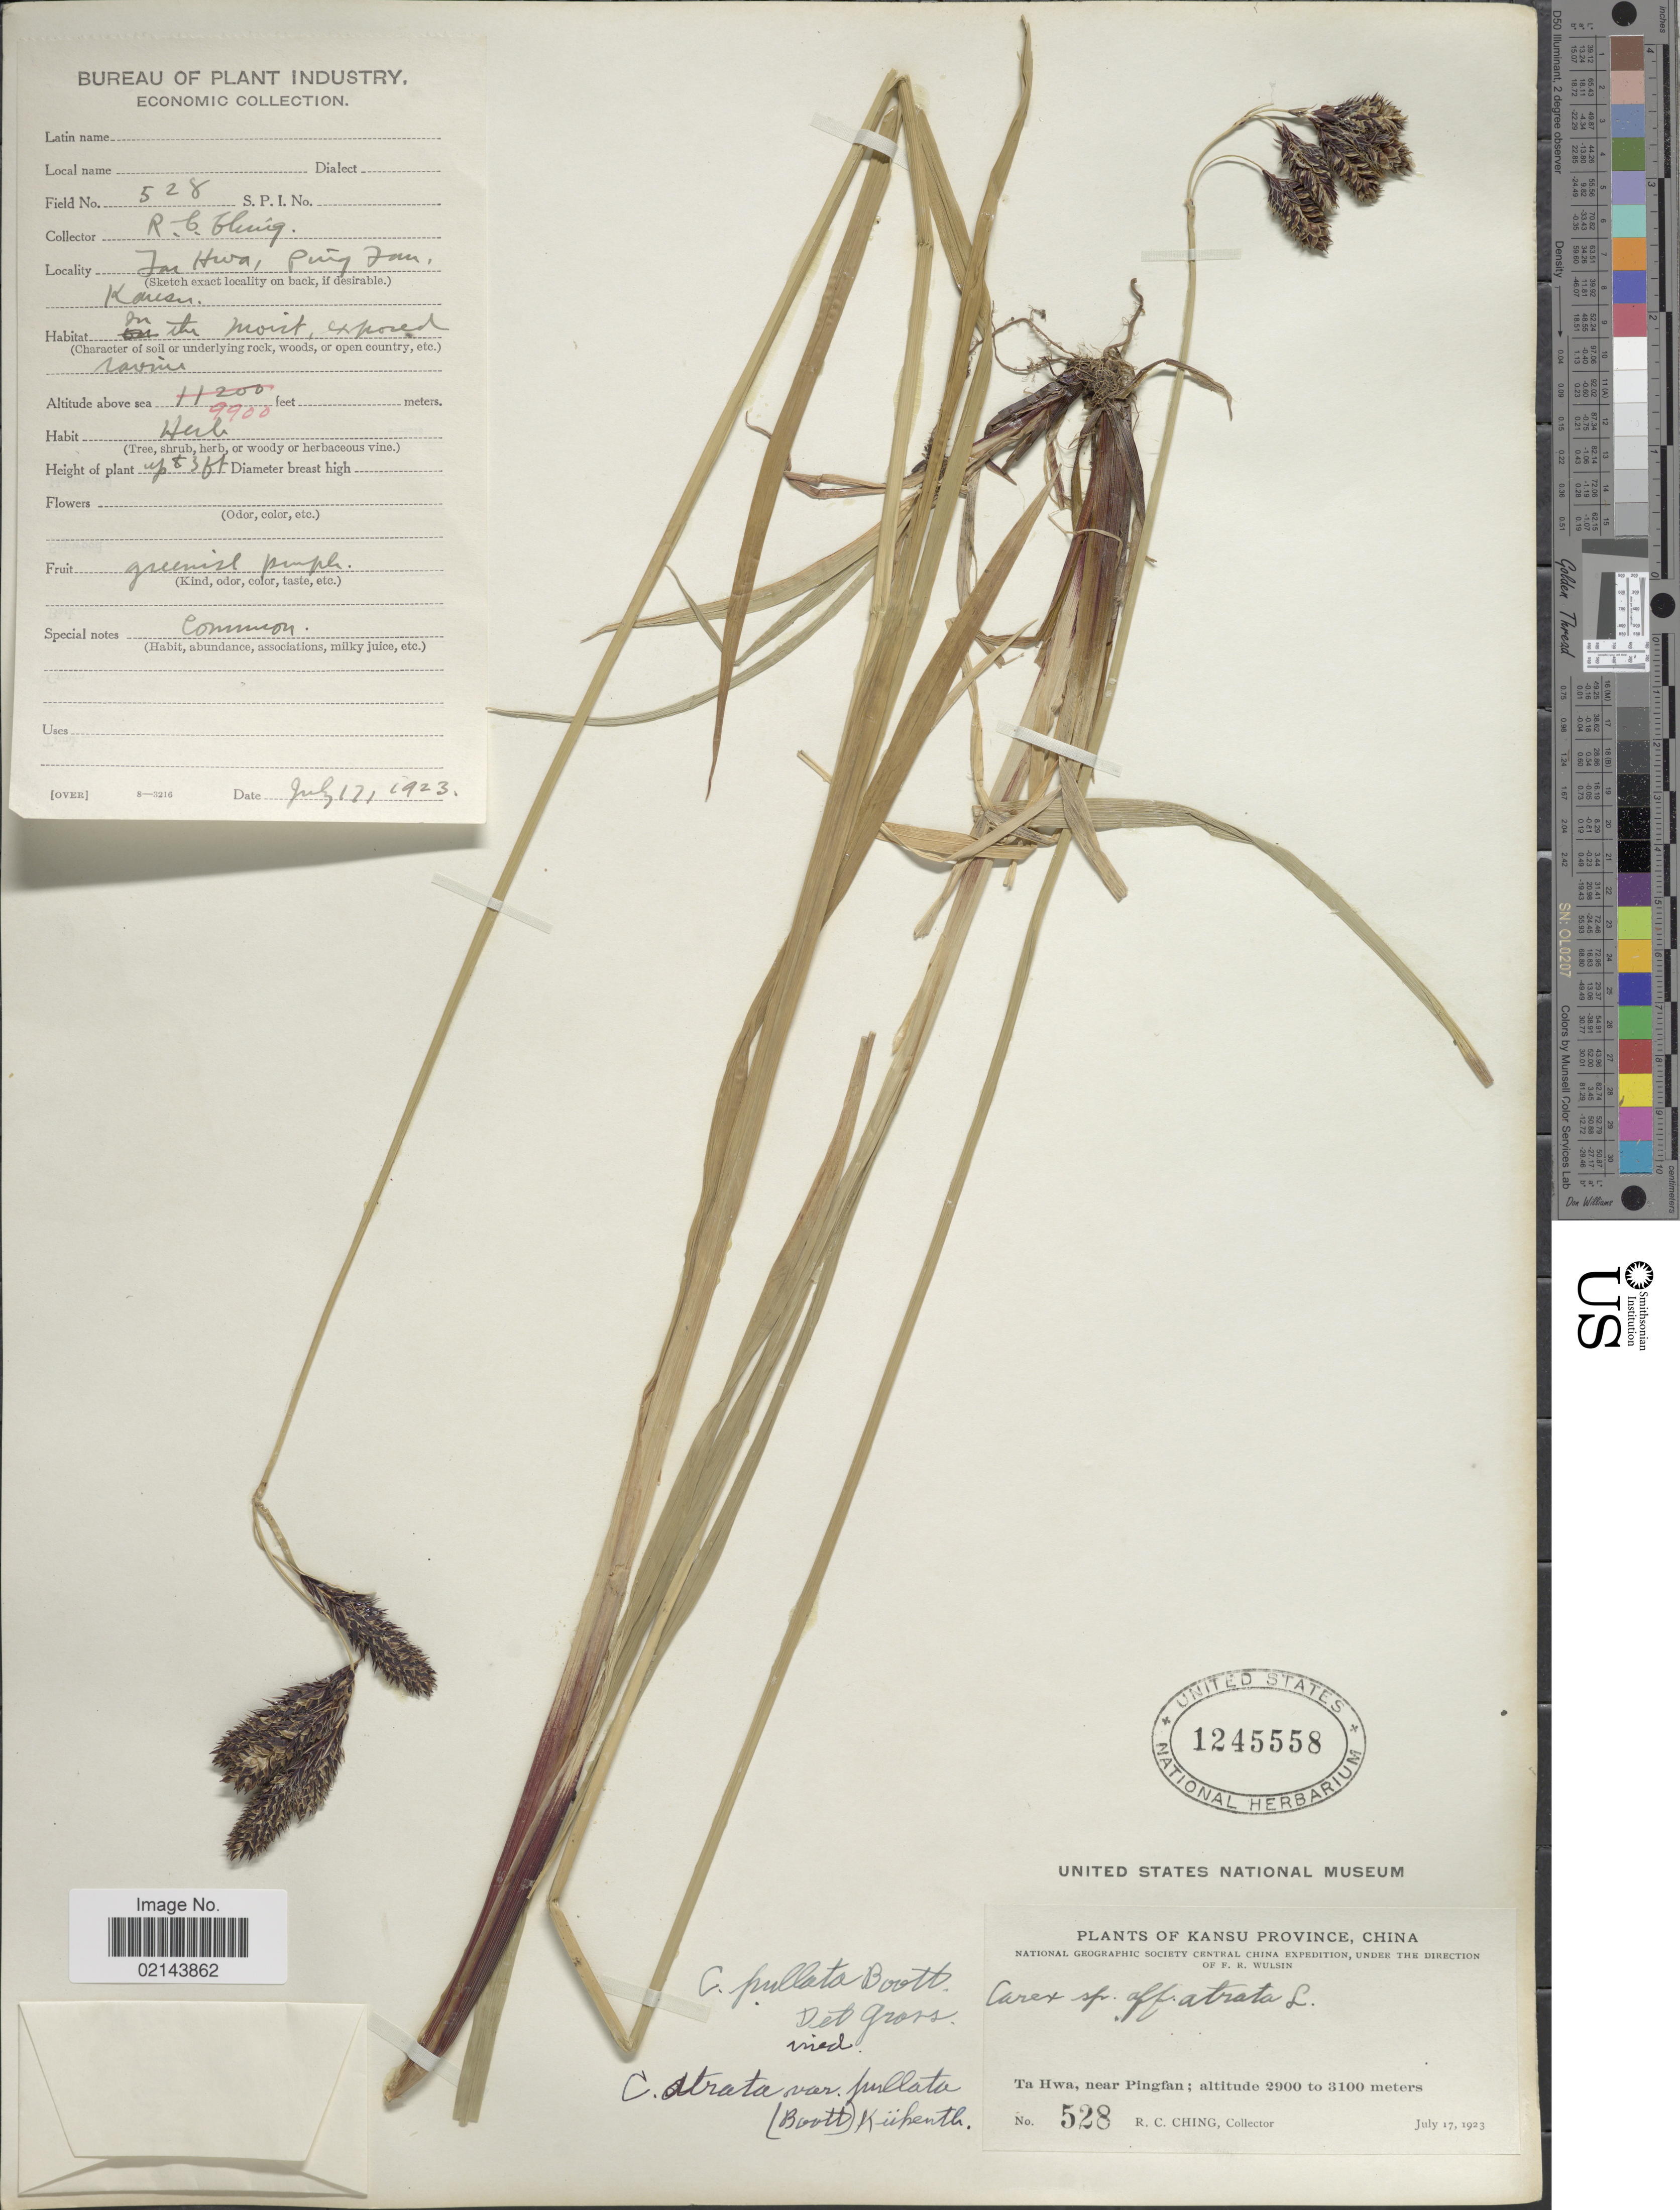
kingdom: Plantae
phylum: Tracheophyta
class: Liliopsida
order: Poales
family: Cyperaceae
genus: Carex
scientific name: Carex atrata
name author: L.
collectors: R. C. Ching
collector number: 528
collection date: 1923-07-17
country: China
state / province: Gansu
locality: Kansu Province. Ta Hwa, near Pingfan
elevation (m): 3018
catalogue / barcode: US 1245558